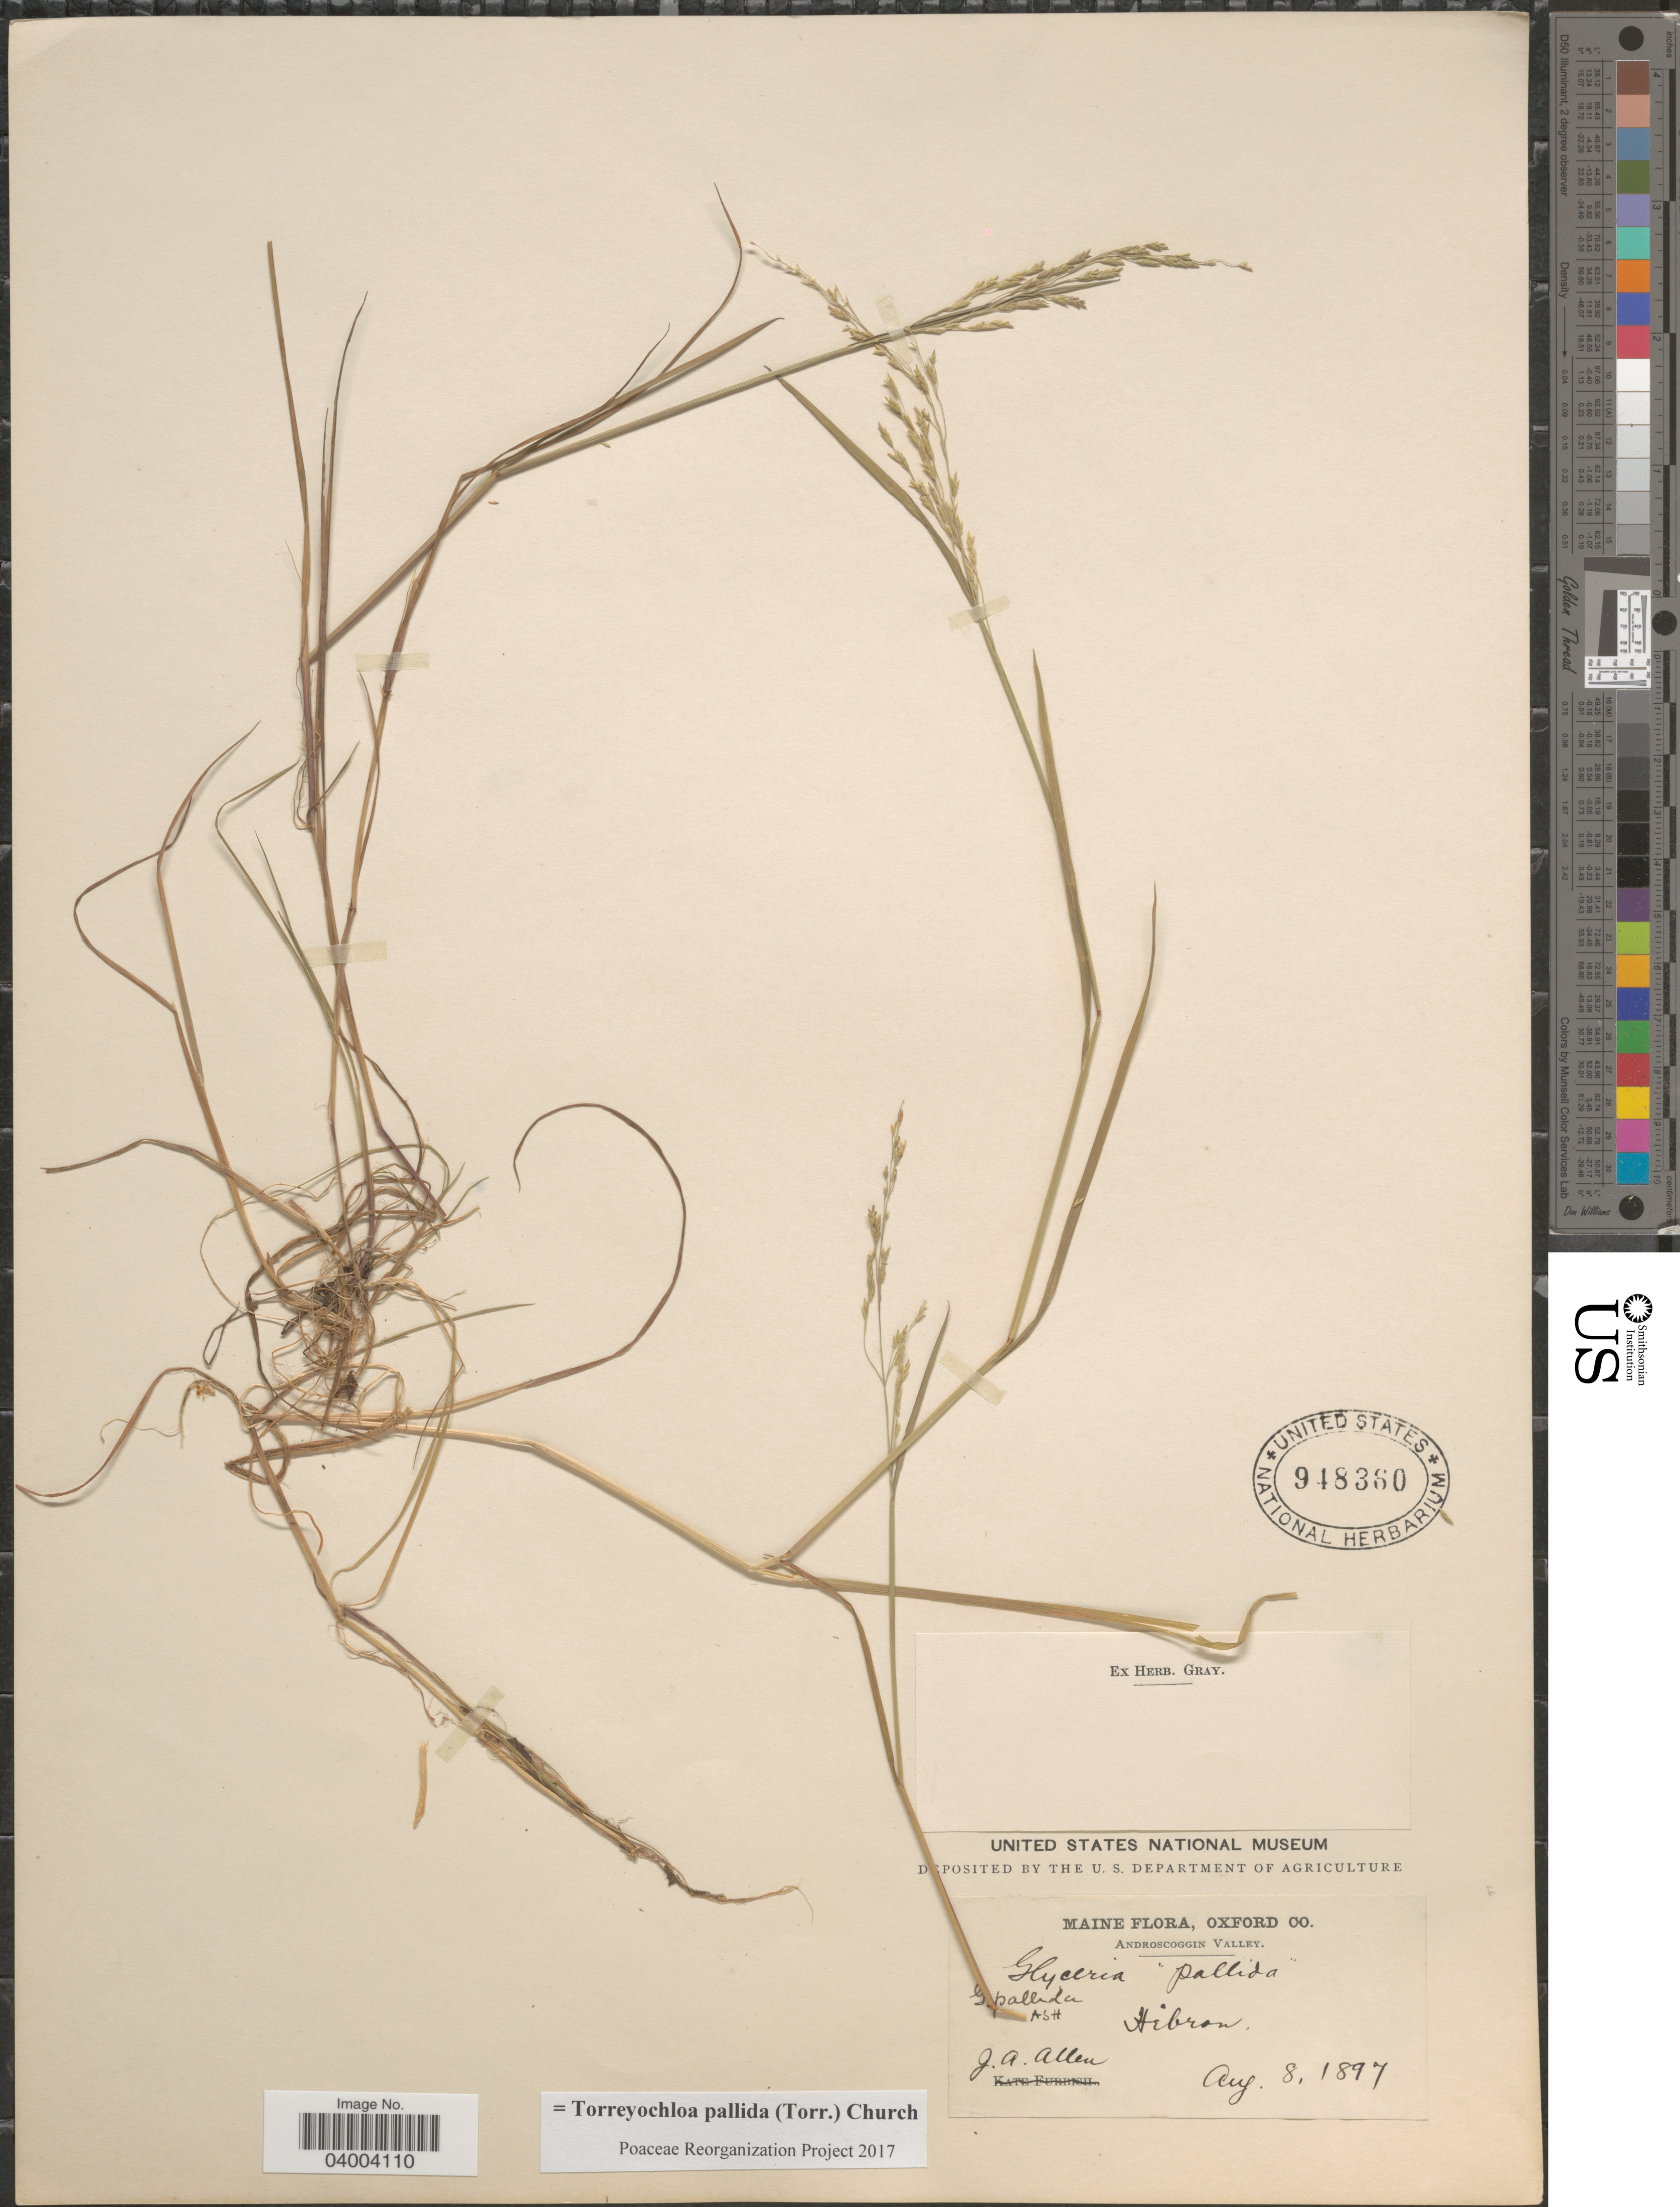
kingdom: Plantae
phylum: Tracheophyta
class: Liliopsida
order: Poales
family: Poaceae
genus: Torreyochloa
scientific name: Torreyochloa pallida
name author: (Torr.) G.L. Church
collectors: J. Allen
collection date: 1897-08-08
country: United States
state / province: Maine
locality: Oxford Co. Androscoggin Valley. Hebron.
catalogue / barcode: US 948360